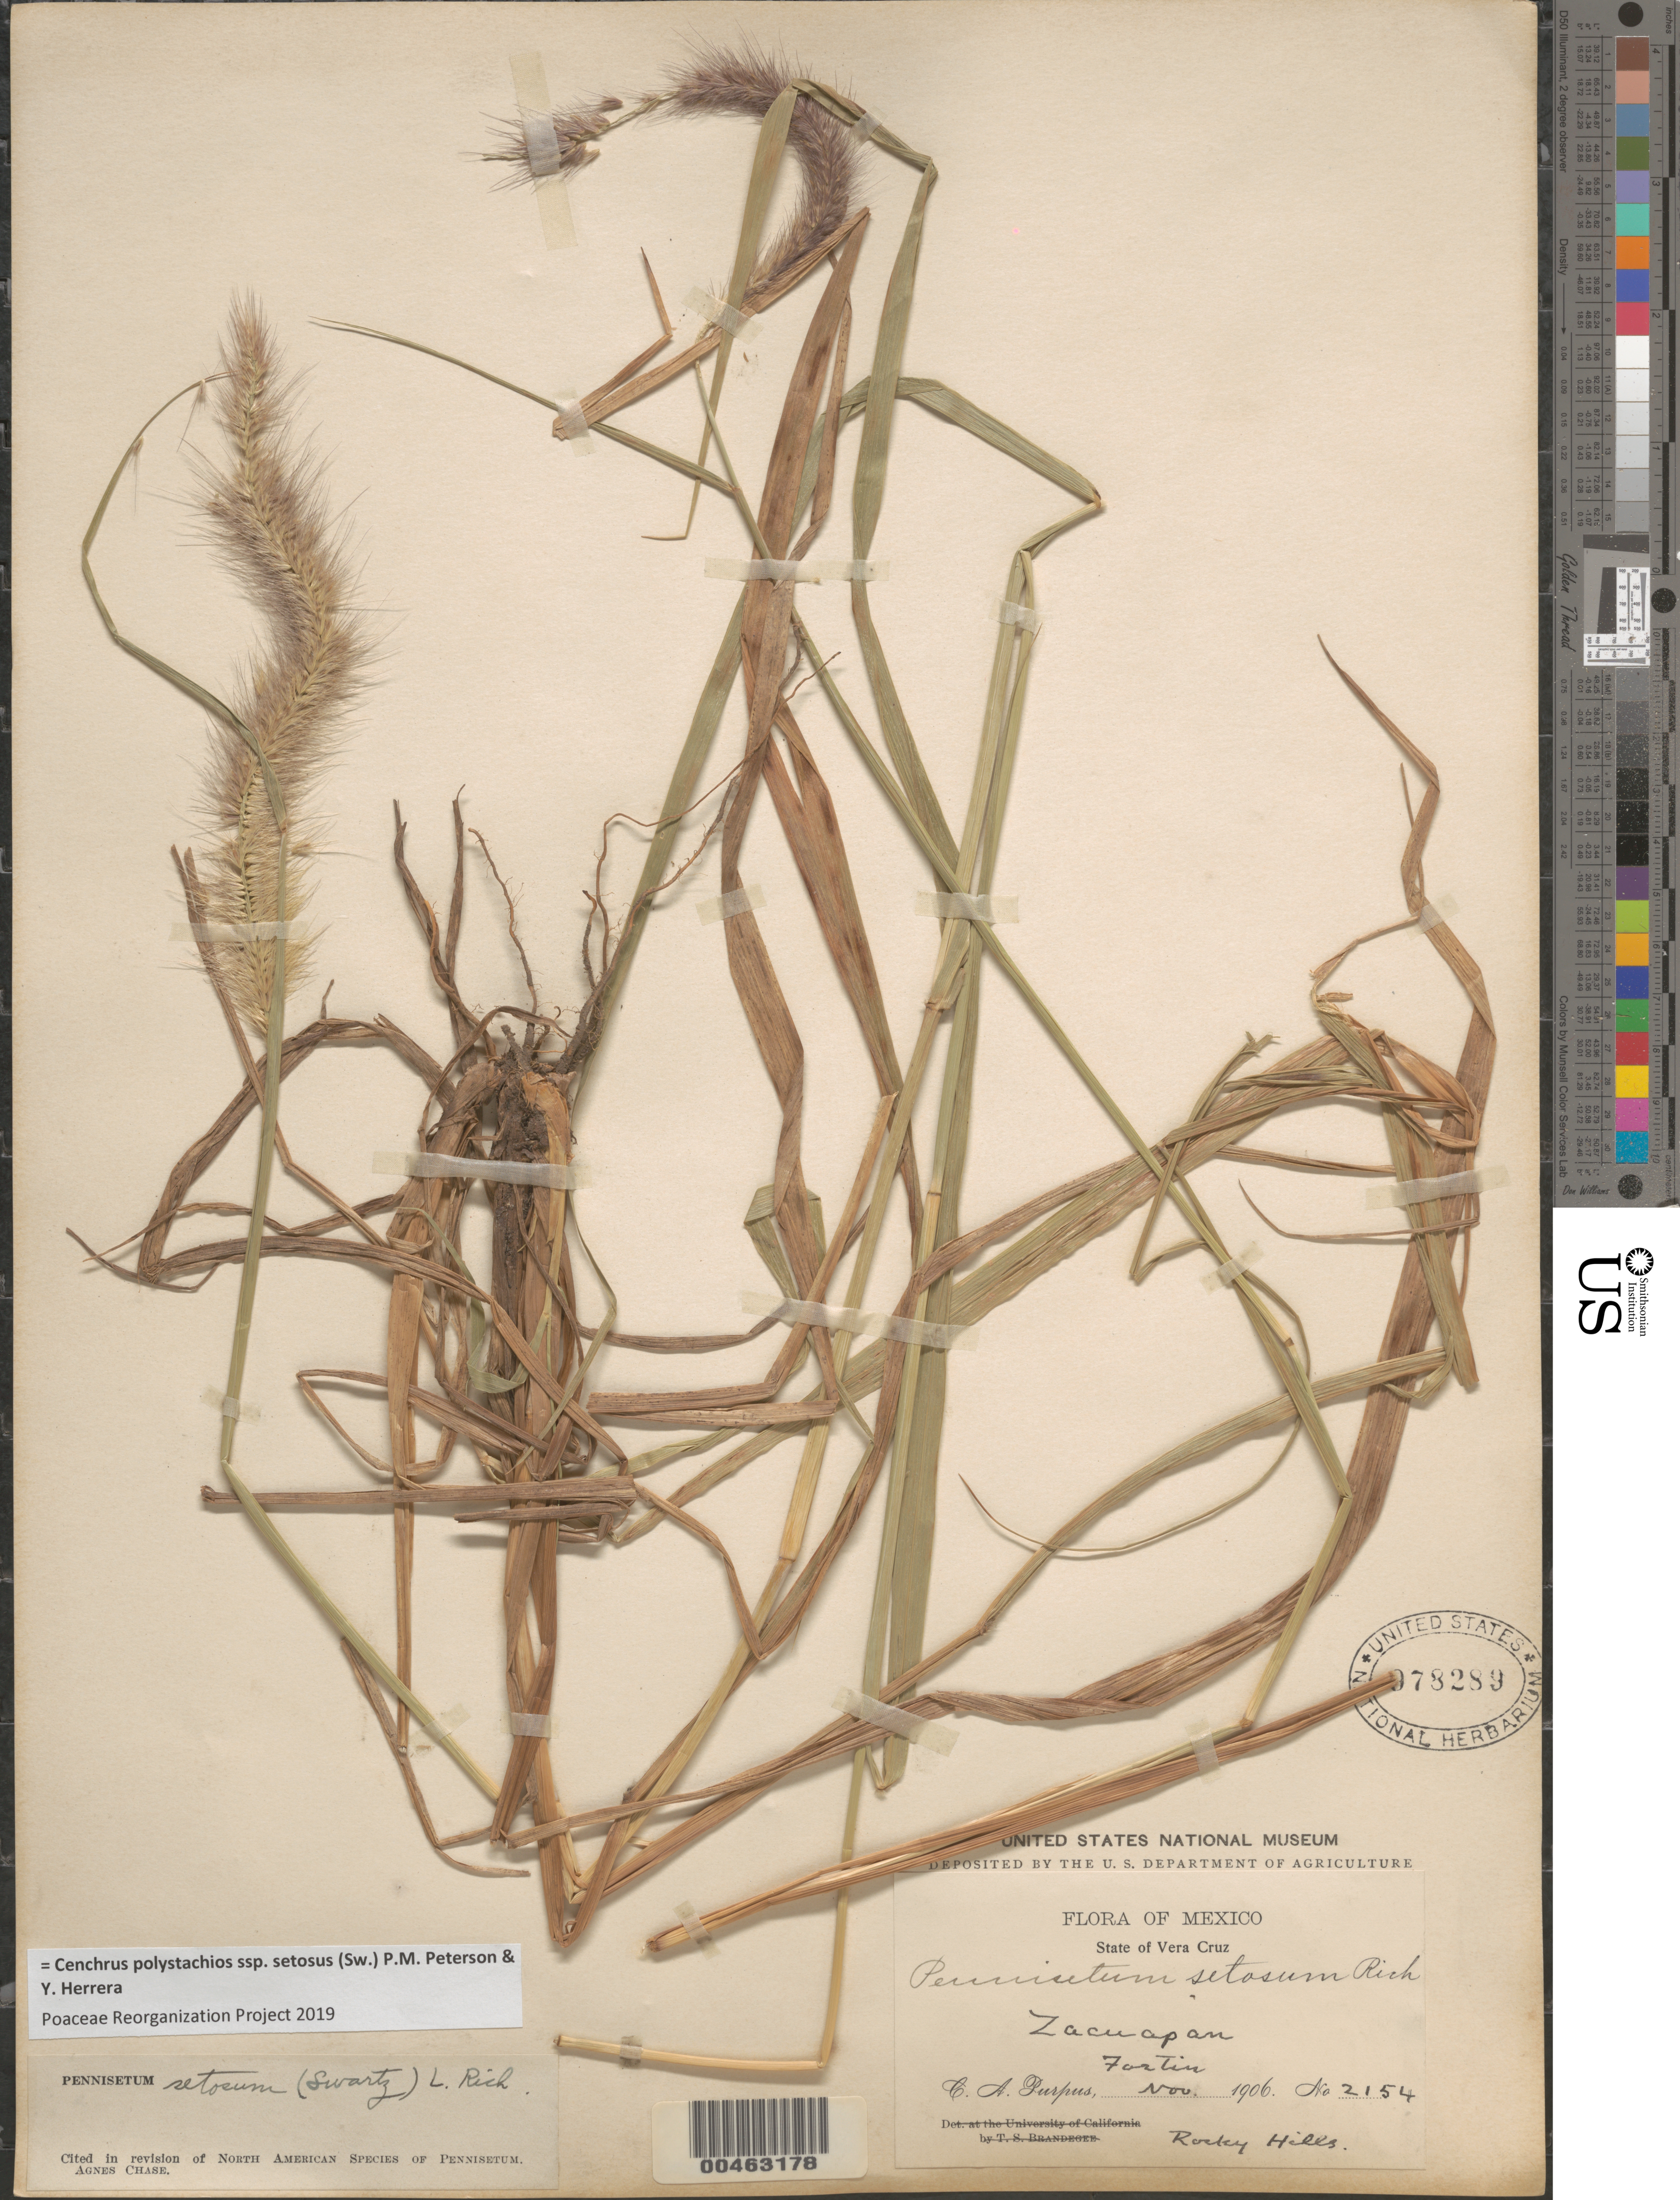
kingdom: Plantae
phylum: Tracheophyta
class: Liliopsida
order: Poales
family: Poaceae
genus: Cenchrus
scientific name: Cenchrus polystachios subsp. setosus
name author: (Sw.) P.M. Peterson & Y. Herrera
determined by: Poaceae Reorganization Project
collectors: C. A. Purpus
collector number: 2154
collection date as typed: Nov 1906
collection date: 1906-11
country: Mexico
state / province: Veracruz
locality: Zacuapan, Fortin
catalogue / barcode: US 978289